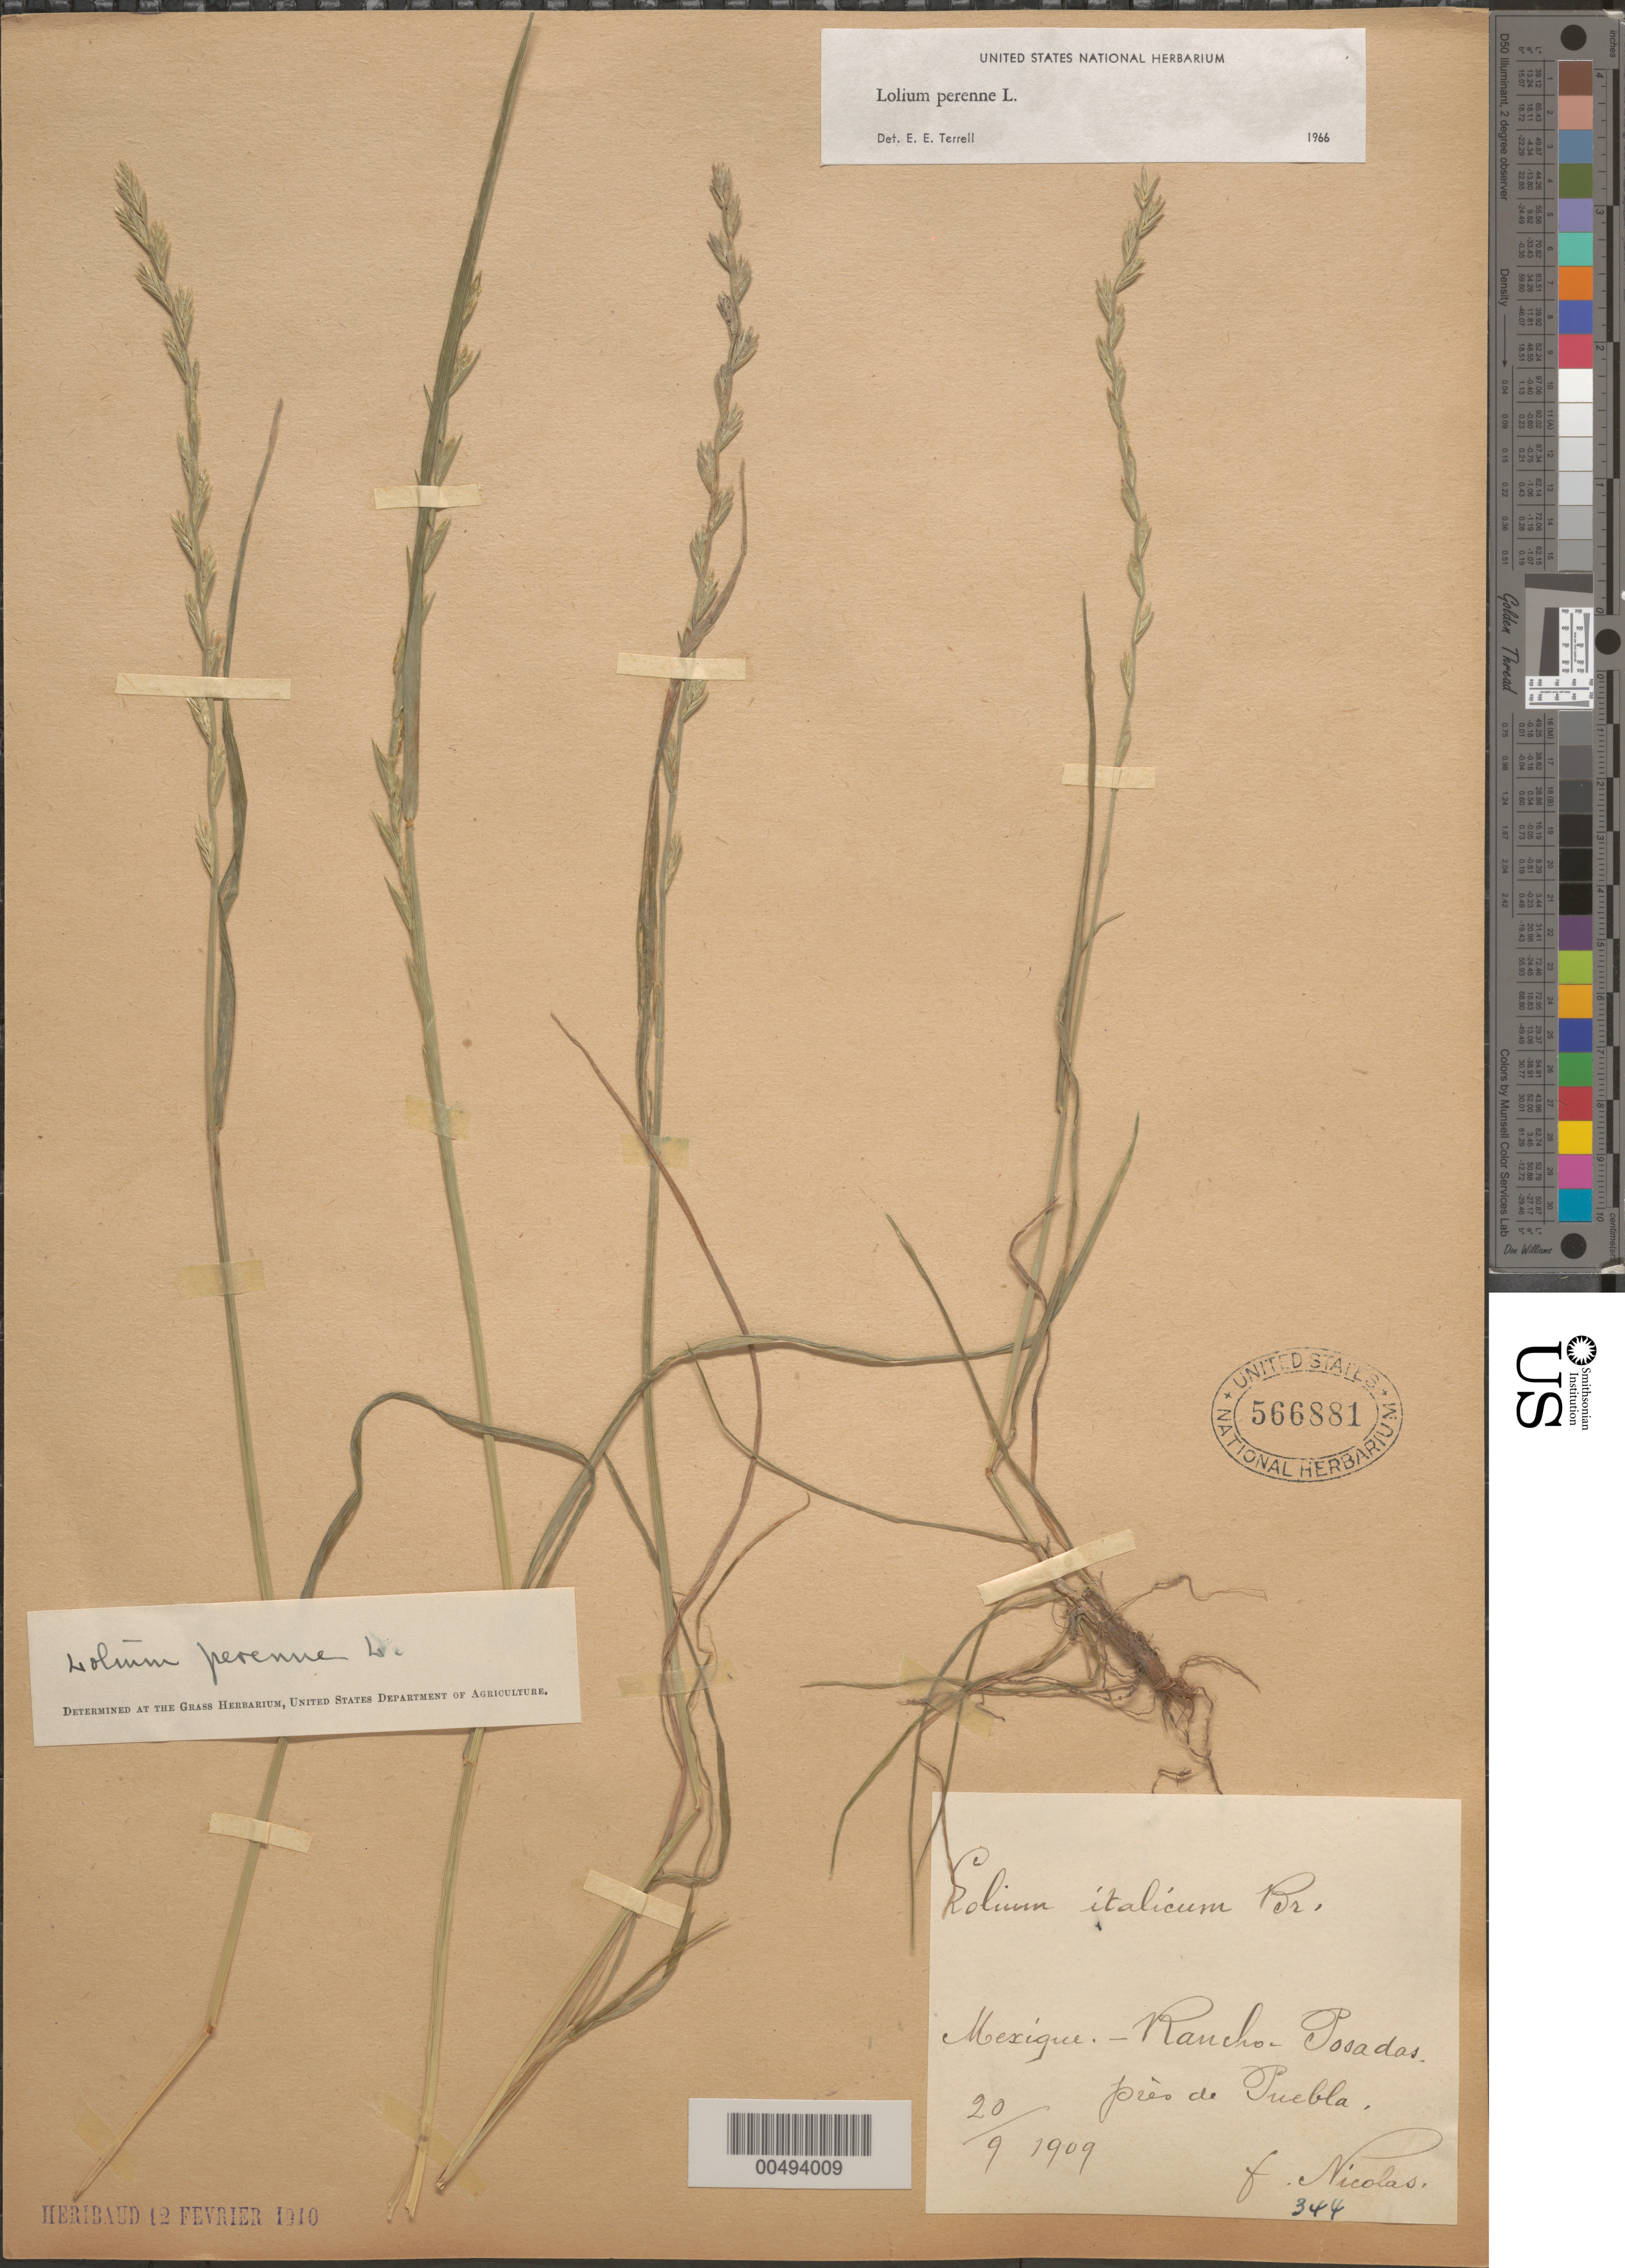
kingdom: Plantae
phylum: Tracheophyta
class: Liliopsida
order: Poales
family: Poaceae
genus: Lolium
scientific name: Lolium perenne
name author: L.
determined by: Terrell, E. E.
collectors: B. Nicolas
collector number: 344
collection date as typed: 20 Sep 1909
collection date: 1909-09-20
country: Mexico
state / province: Puebla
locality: Rancho Posadas, prŠs de Puebla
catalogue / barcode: US 566881